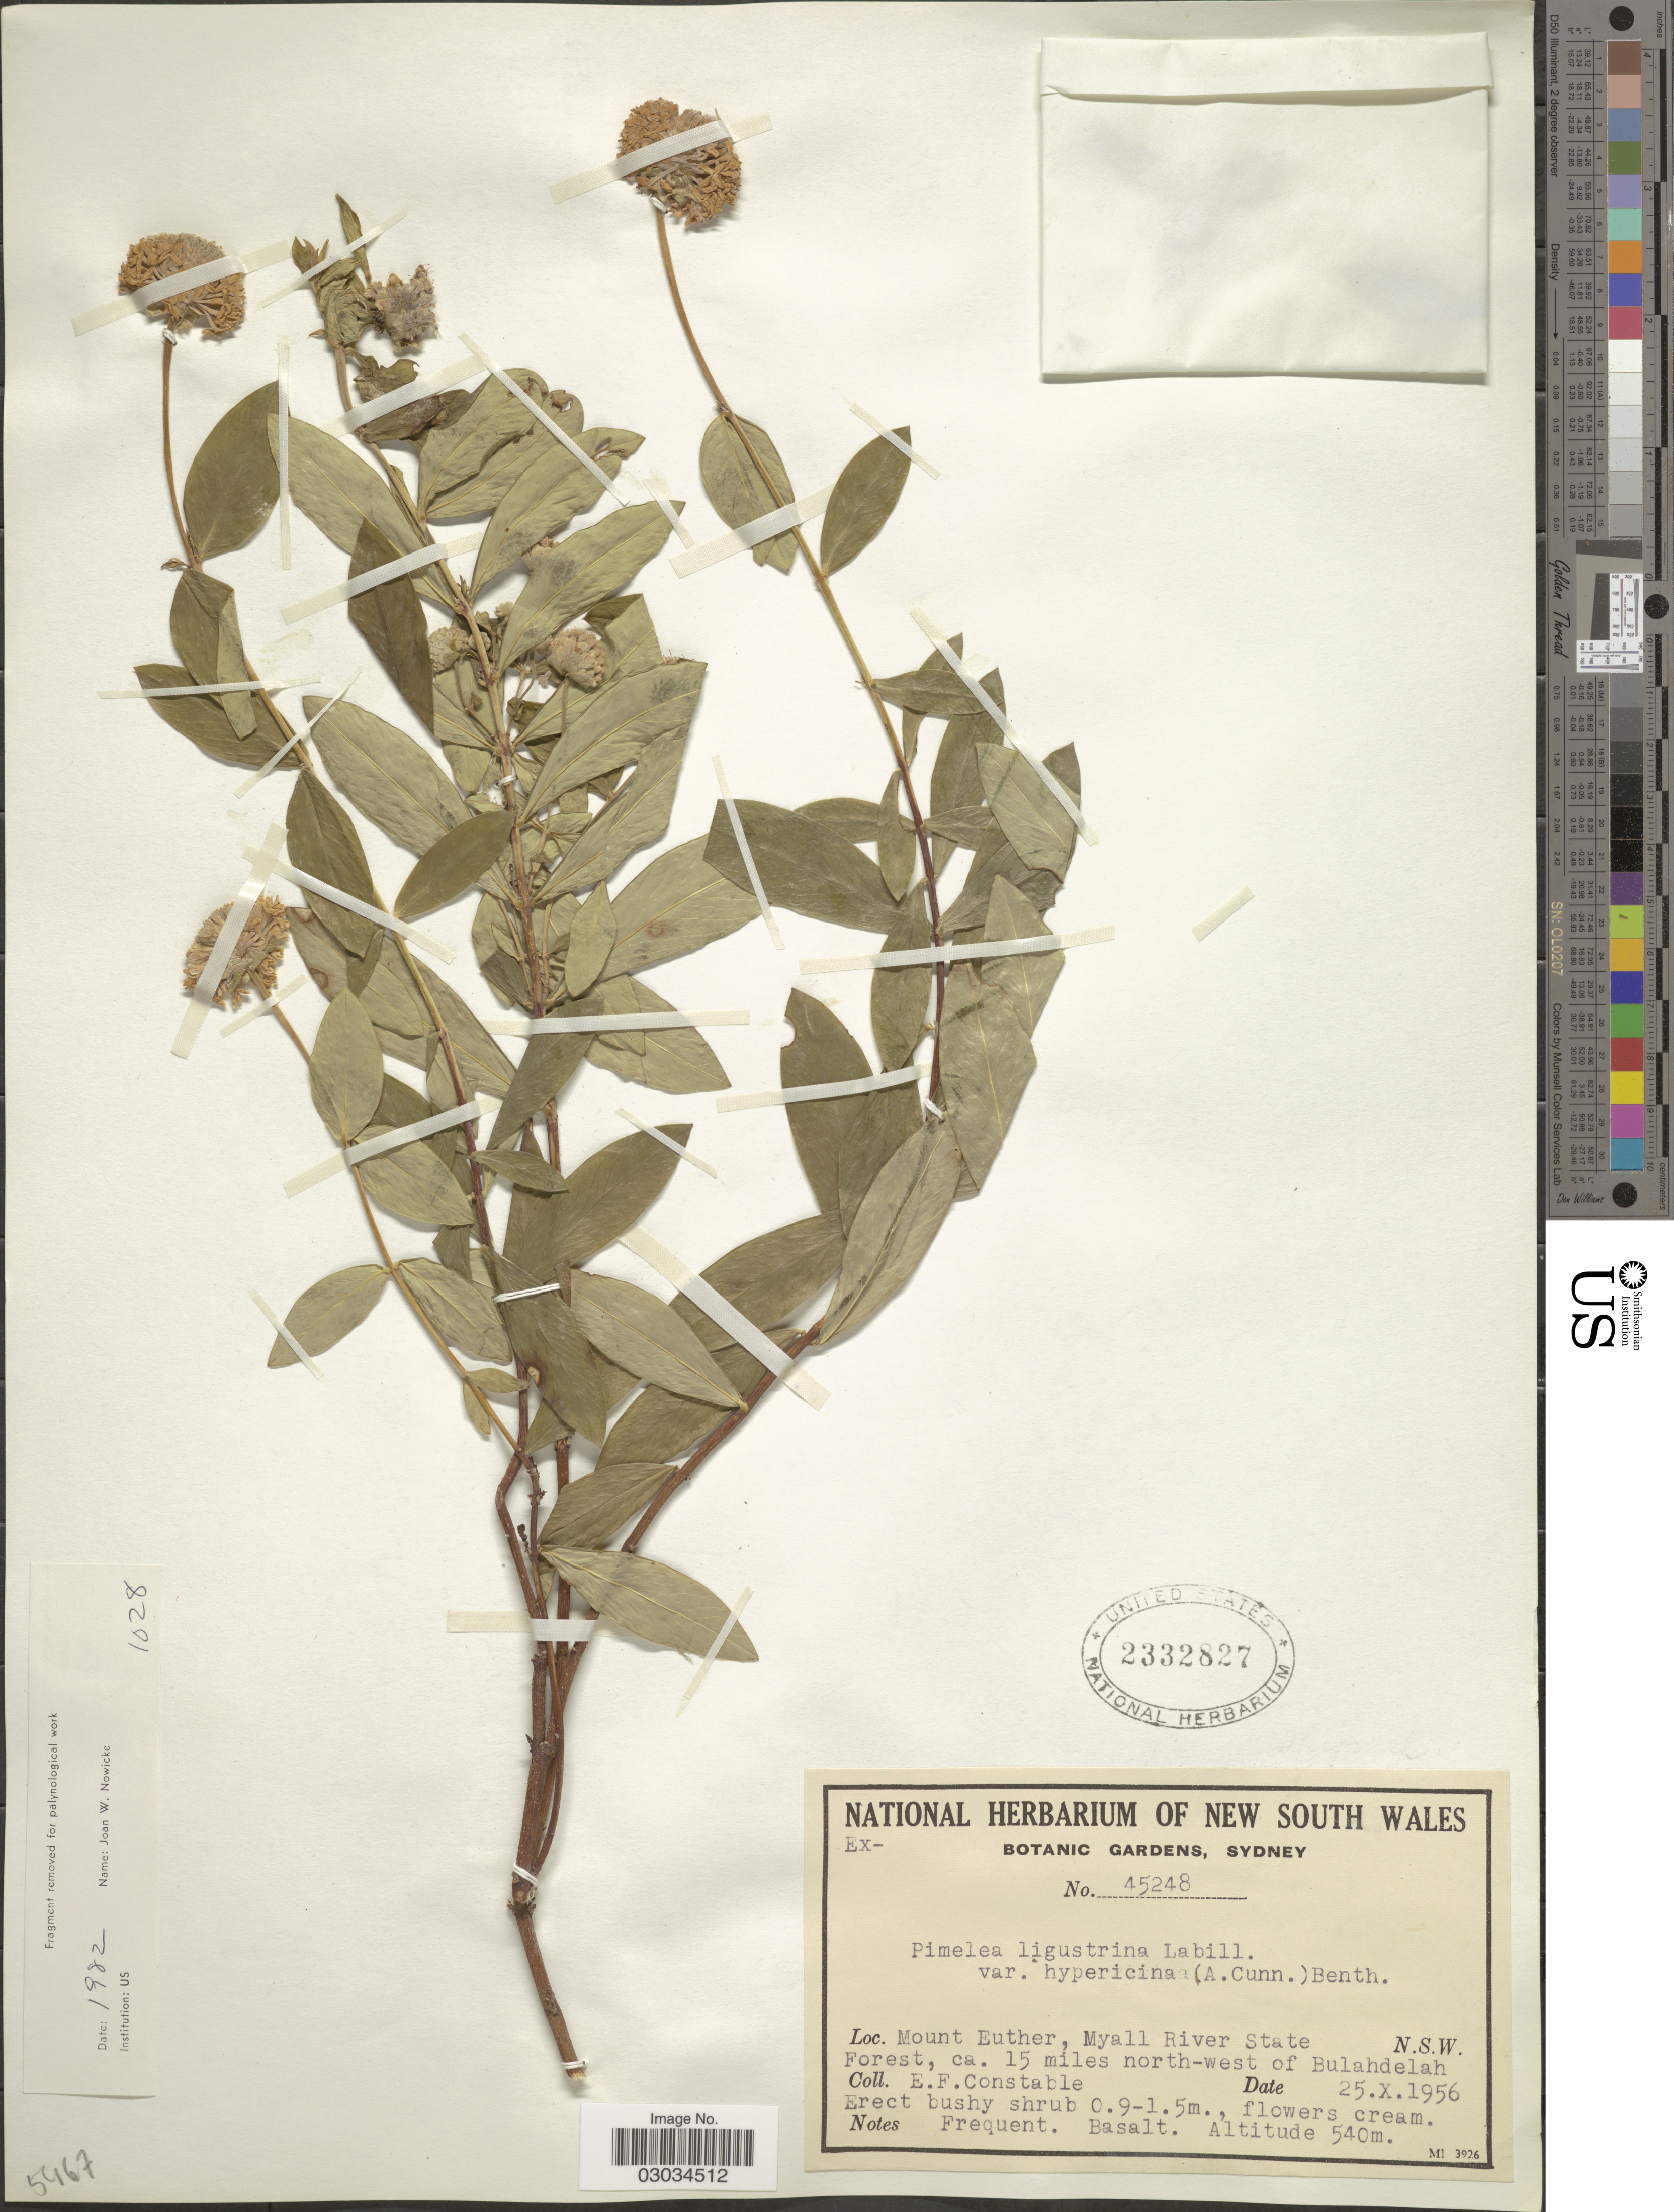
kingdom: Plantae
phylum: Tracheophyta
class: Magnoliopsida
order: Malvales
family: Thymelaeaceae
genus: Pimelea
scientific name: Pimelea ligustrina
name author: Labill.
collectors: E. F. Constable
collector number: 45248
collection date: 1956-10-25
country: Australia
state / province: New South Wales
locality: Mount Euther, Myall River State Forest, ca. 15 miles north-west of Bulahdelah. N.S.W.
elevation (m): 540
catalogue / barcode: US 2332827